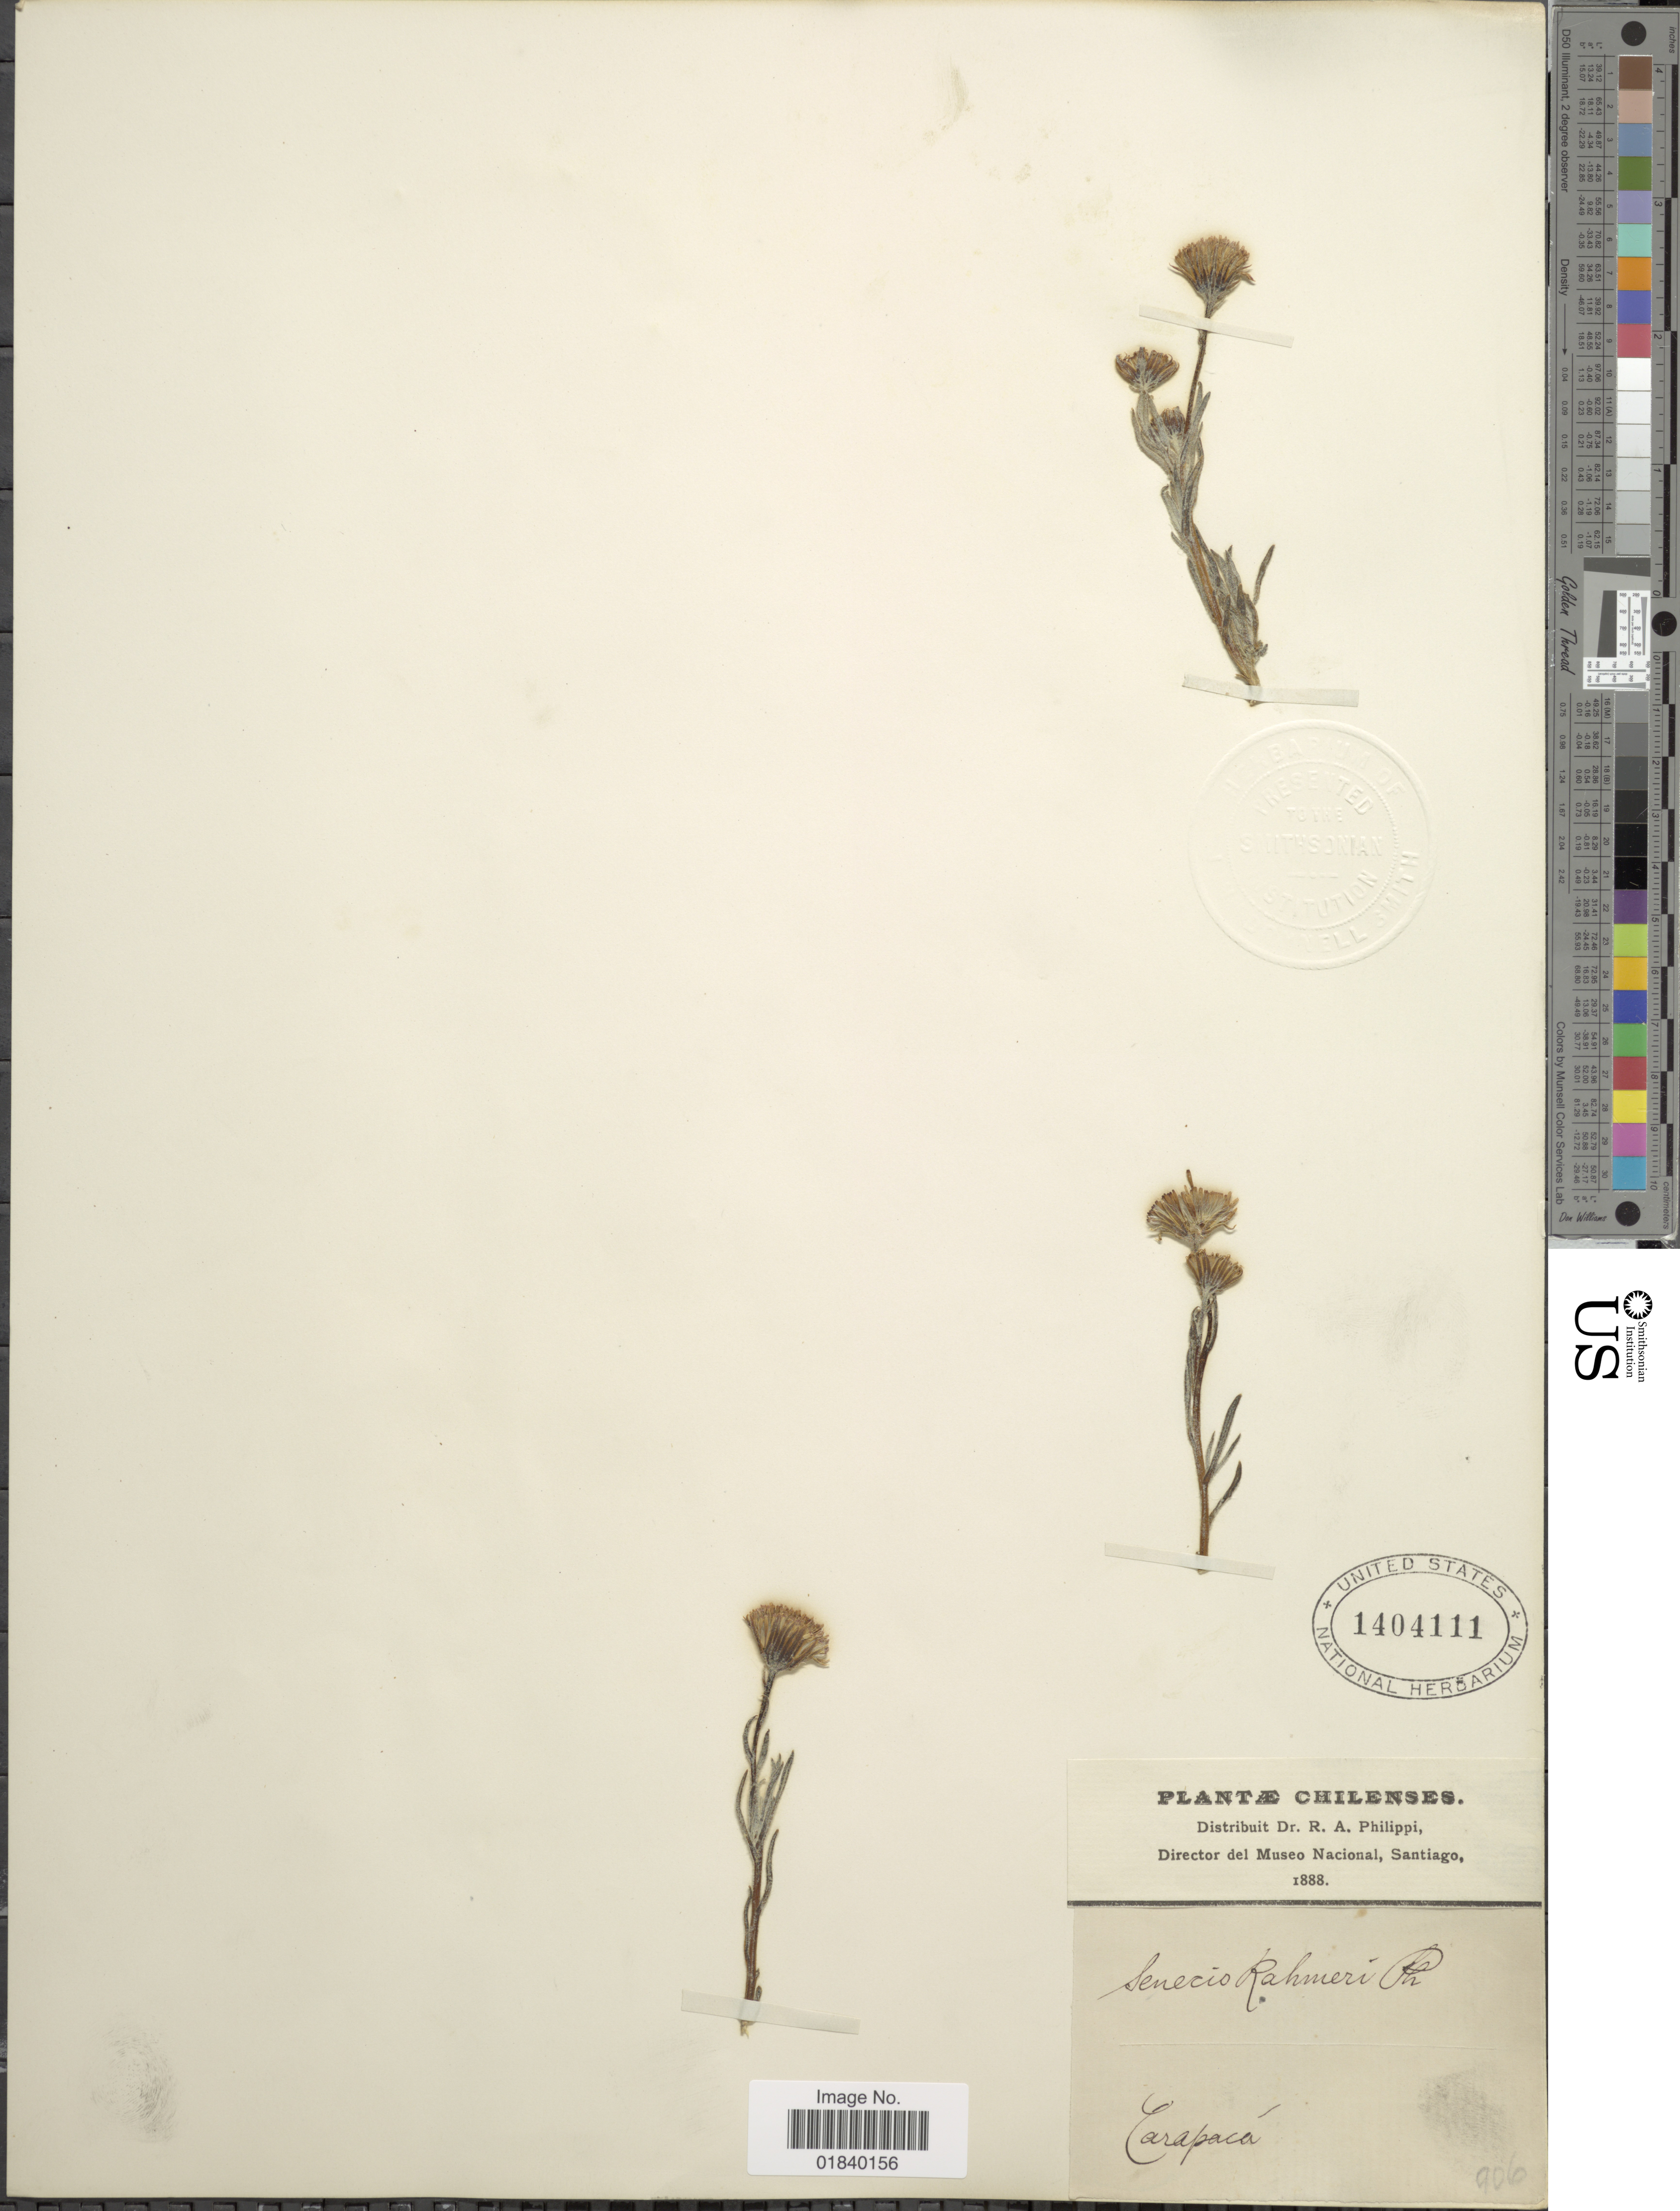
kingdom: Plantae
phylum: Tracheophyta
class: Magnoliopsida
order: Asterales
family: Asteraceae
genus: Senecio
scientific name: Senecio rahmeri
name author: Phil.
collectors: R. A. Philippi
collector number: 906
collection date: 1888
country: Chile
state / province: Tarapacá (I)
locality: Tarapaca, Chilenses.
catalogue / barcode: US 1404111